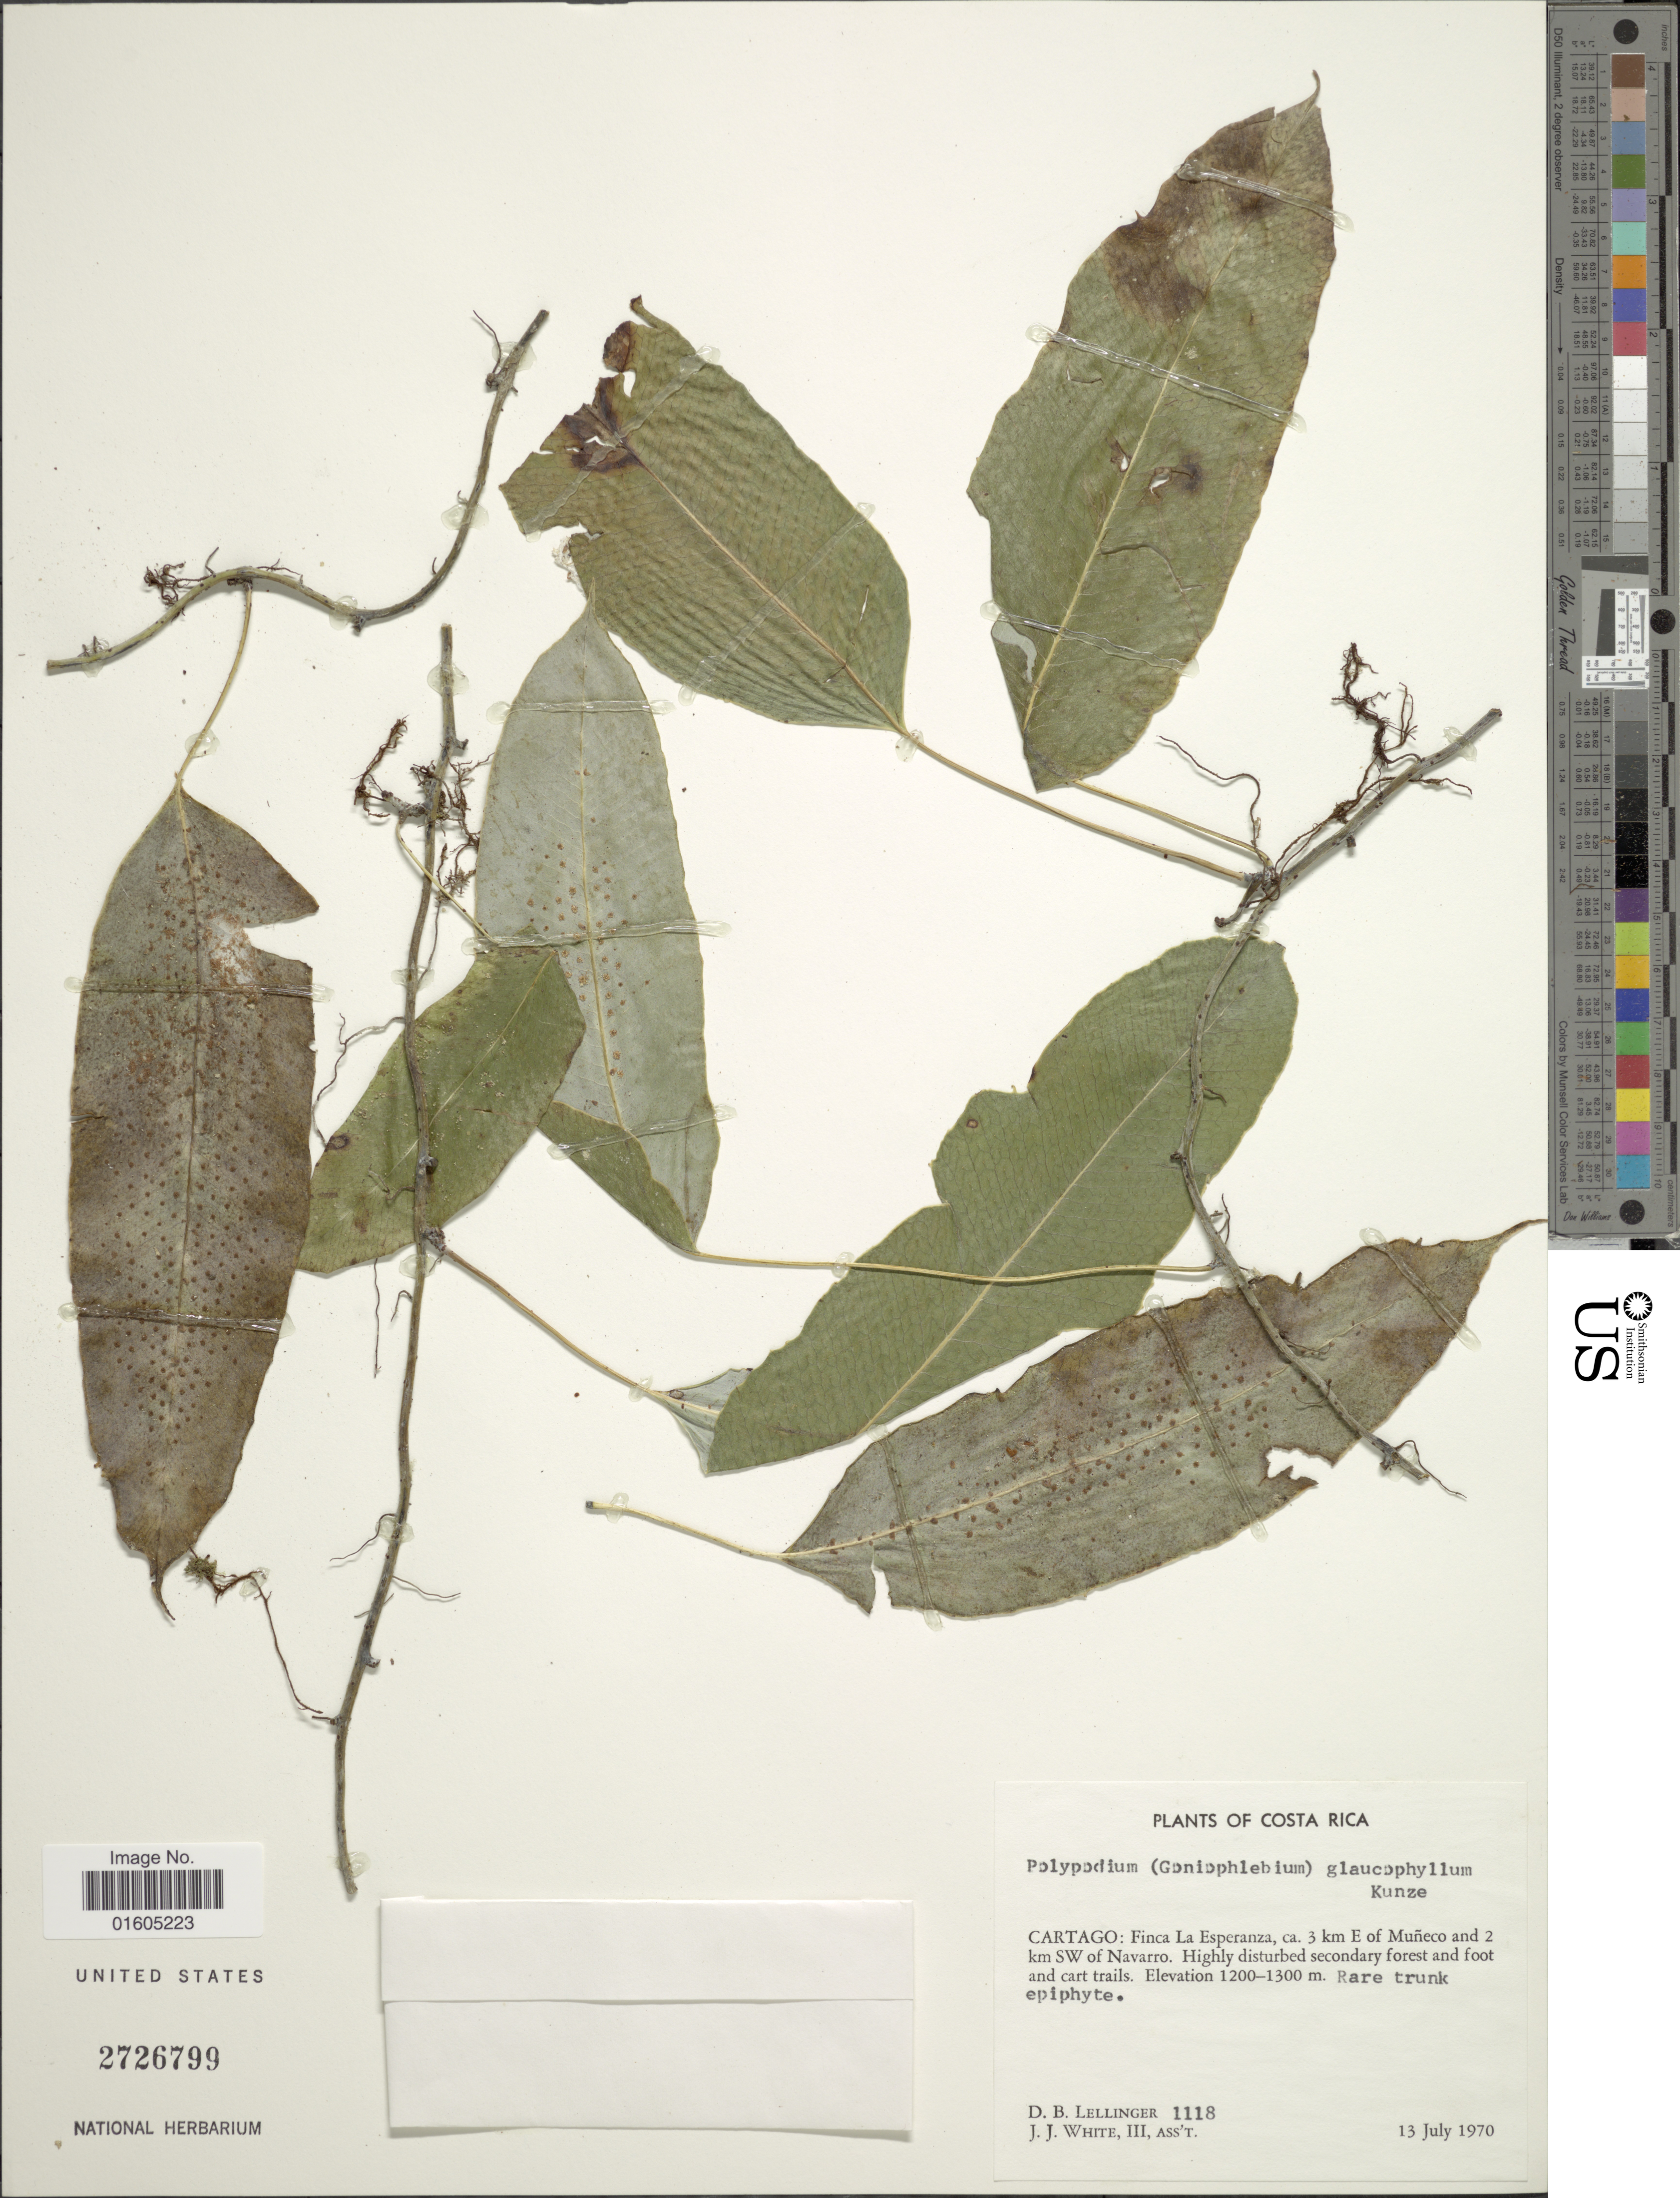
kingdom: Plantae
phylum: Tracheophyta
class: Polypodiopsida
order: Polypodiales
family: Polypodiaceae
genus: Serpocaulon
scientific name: Serpocaulon levigatum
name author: (Cav.) A.R. Sm.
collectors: D. B. Lellinger & J. J. White III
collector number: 1118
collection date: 1970-07-13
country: Costa Rica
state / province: Cartago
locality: Costa Rica. Cartago: Finca La Esperanza, ca. 3 km E of Muñeco and 2 km SW of Navarro. Highly disturbed secondary forest and foot and cart trails.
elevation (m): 1200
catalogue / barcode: US 2726799